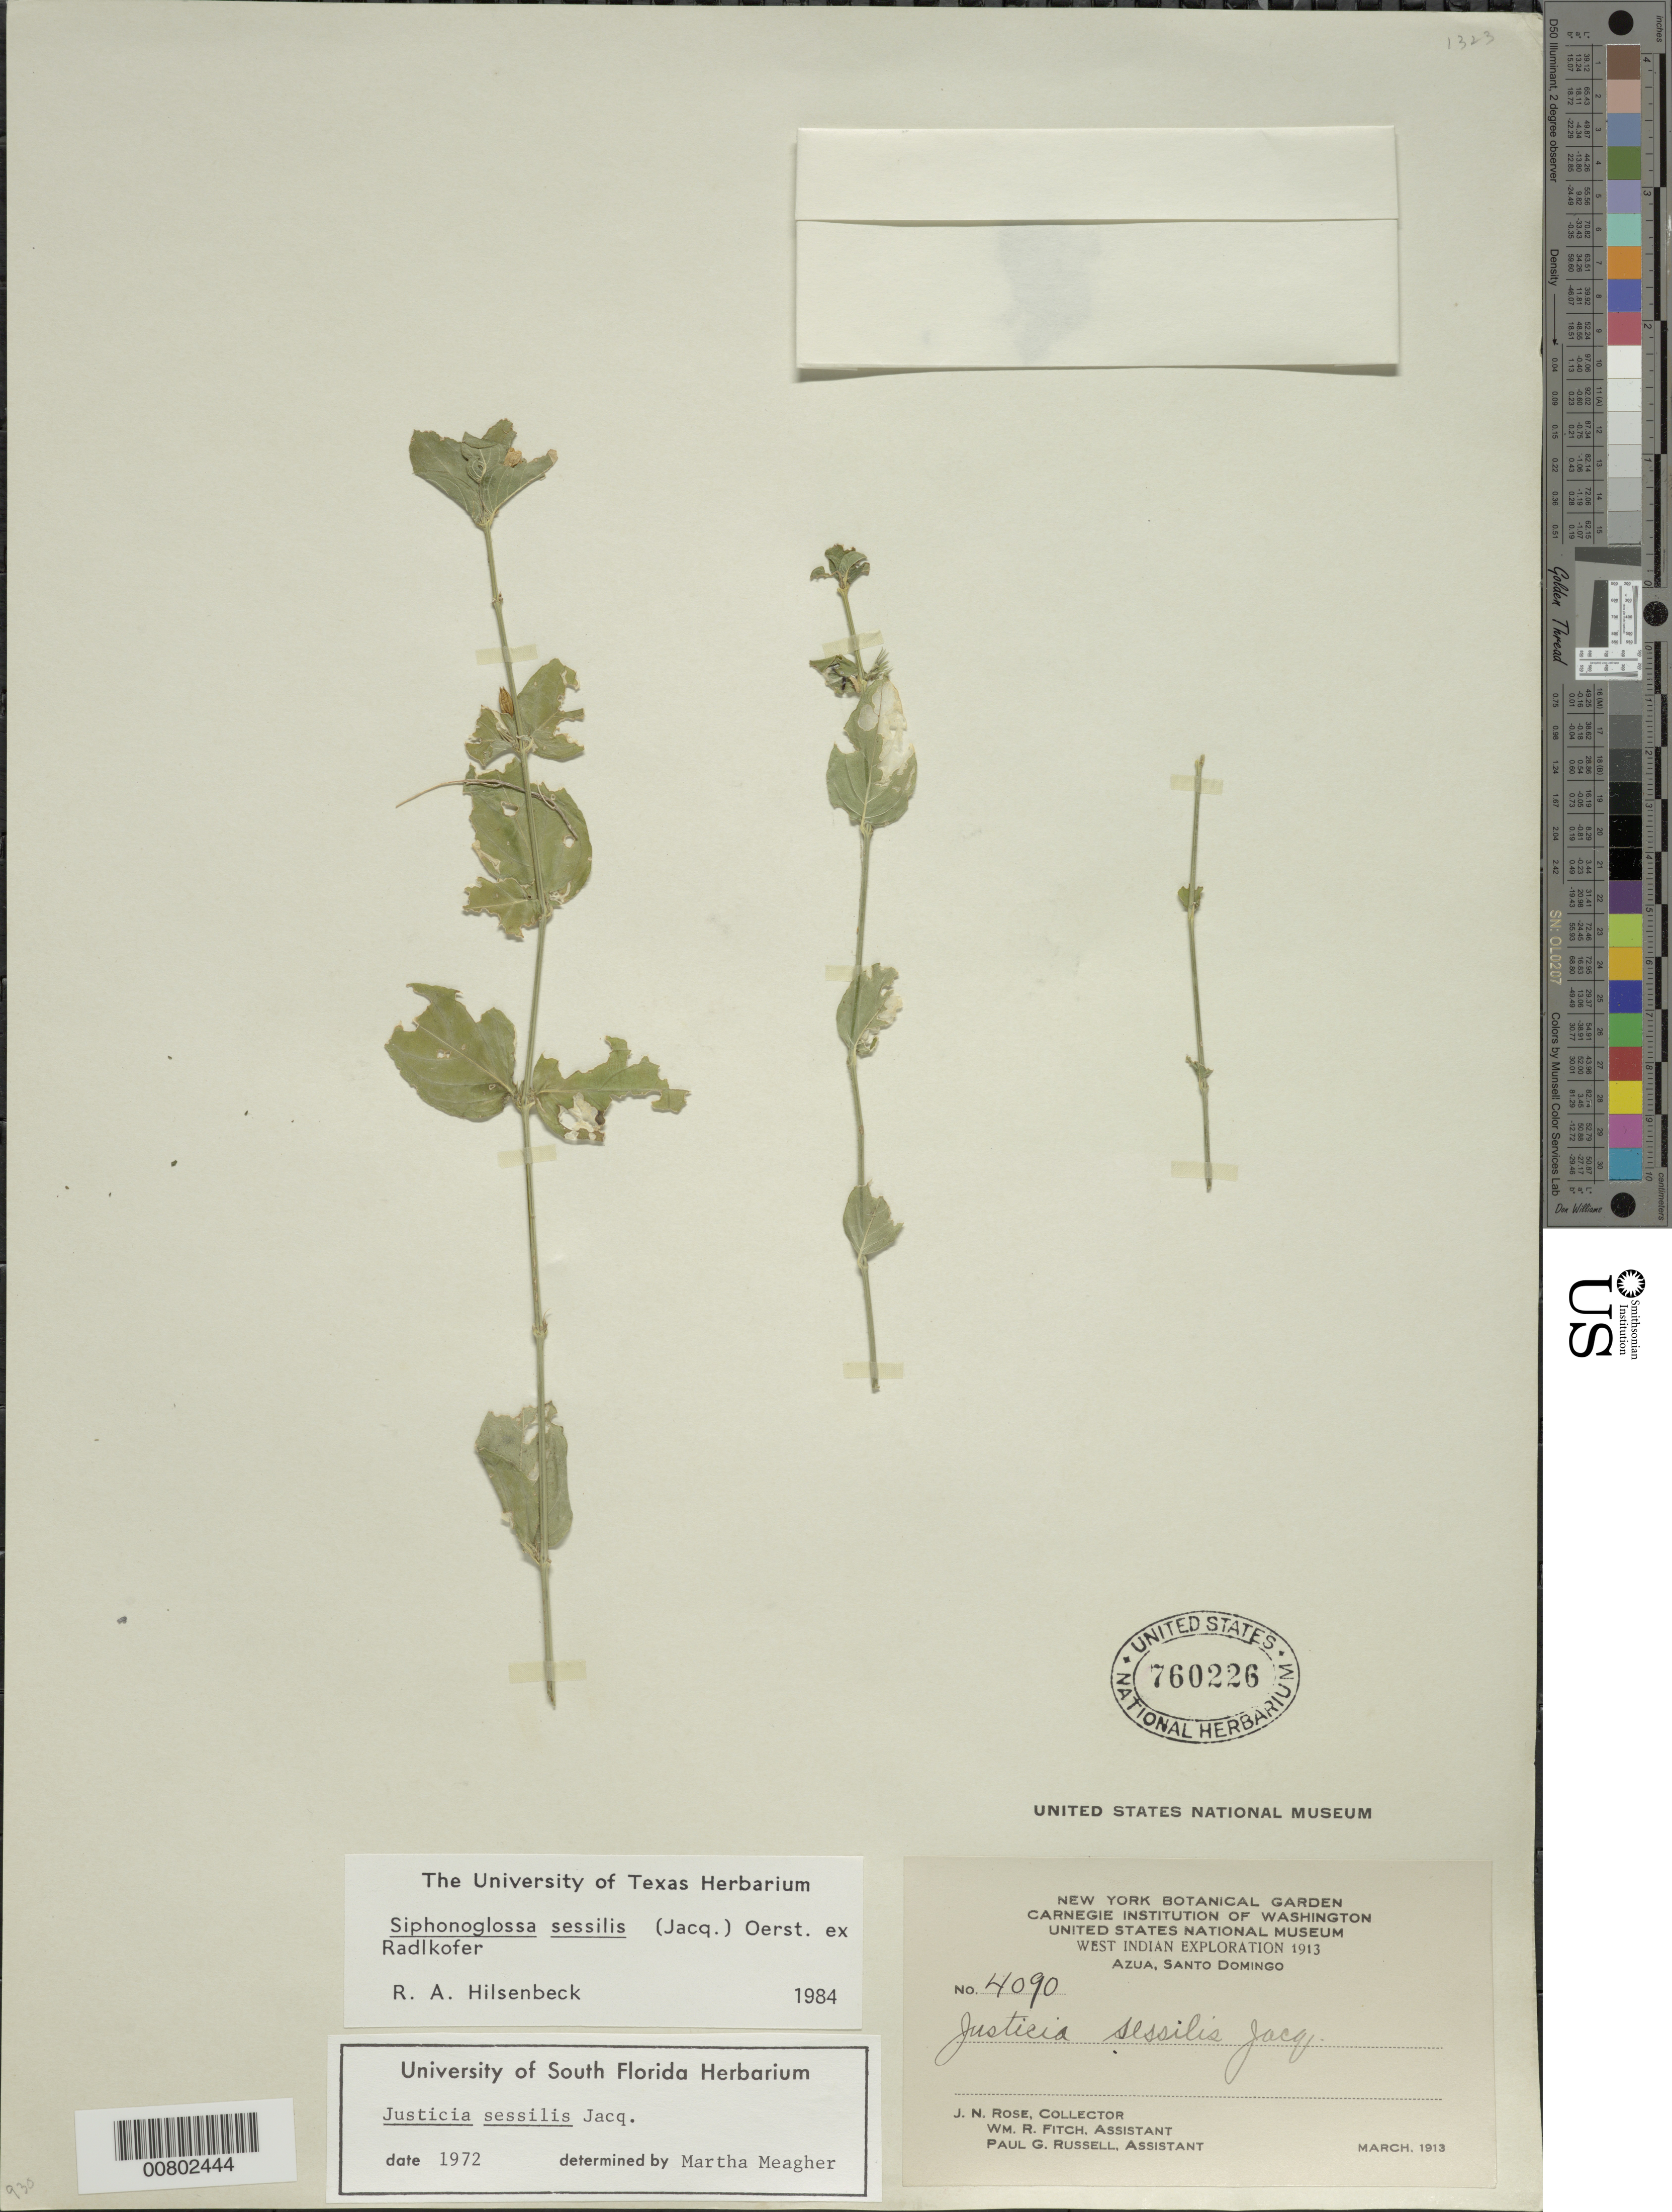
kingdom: Plantae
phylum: Tracheophyta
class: Magnoliopsida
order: Lamiales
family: Acanthaceae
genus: Siphonoglossa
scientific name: Siphonoglossa sessilis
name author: (Jacq.) D.N. Gibson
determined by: Hilsenbeck, R. A.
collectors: J. N. Rose, W. R. Fitch & P. G. Russell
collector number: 4090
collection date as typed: Mar 1913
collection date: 1913-03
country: Dominican Republic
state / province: Azua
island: Hispaniola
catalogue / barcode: US 760226